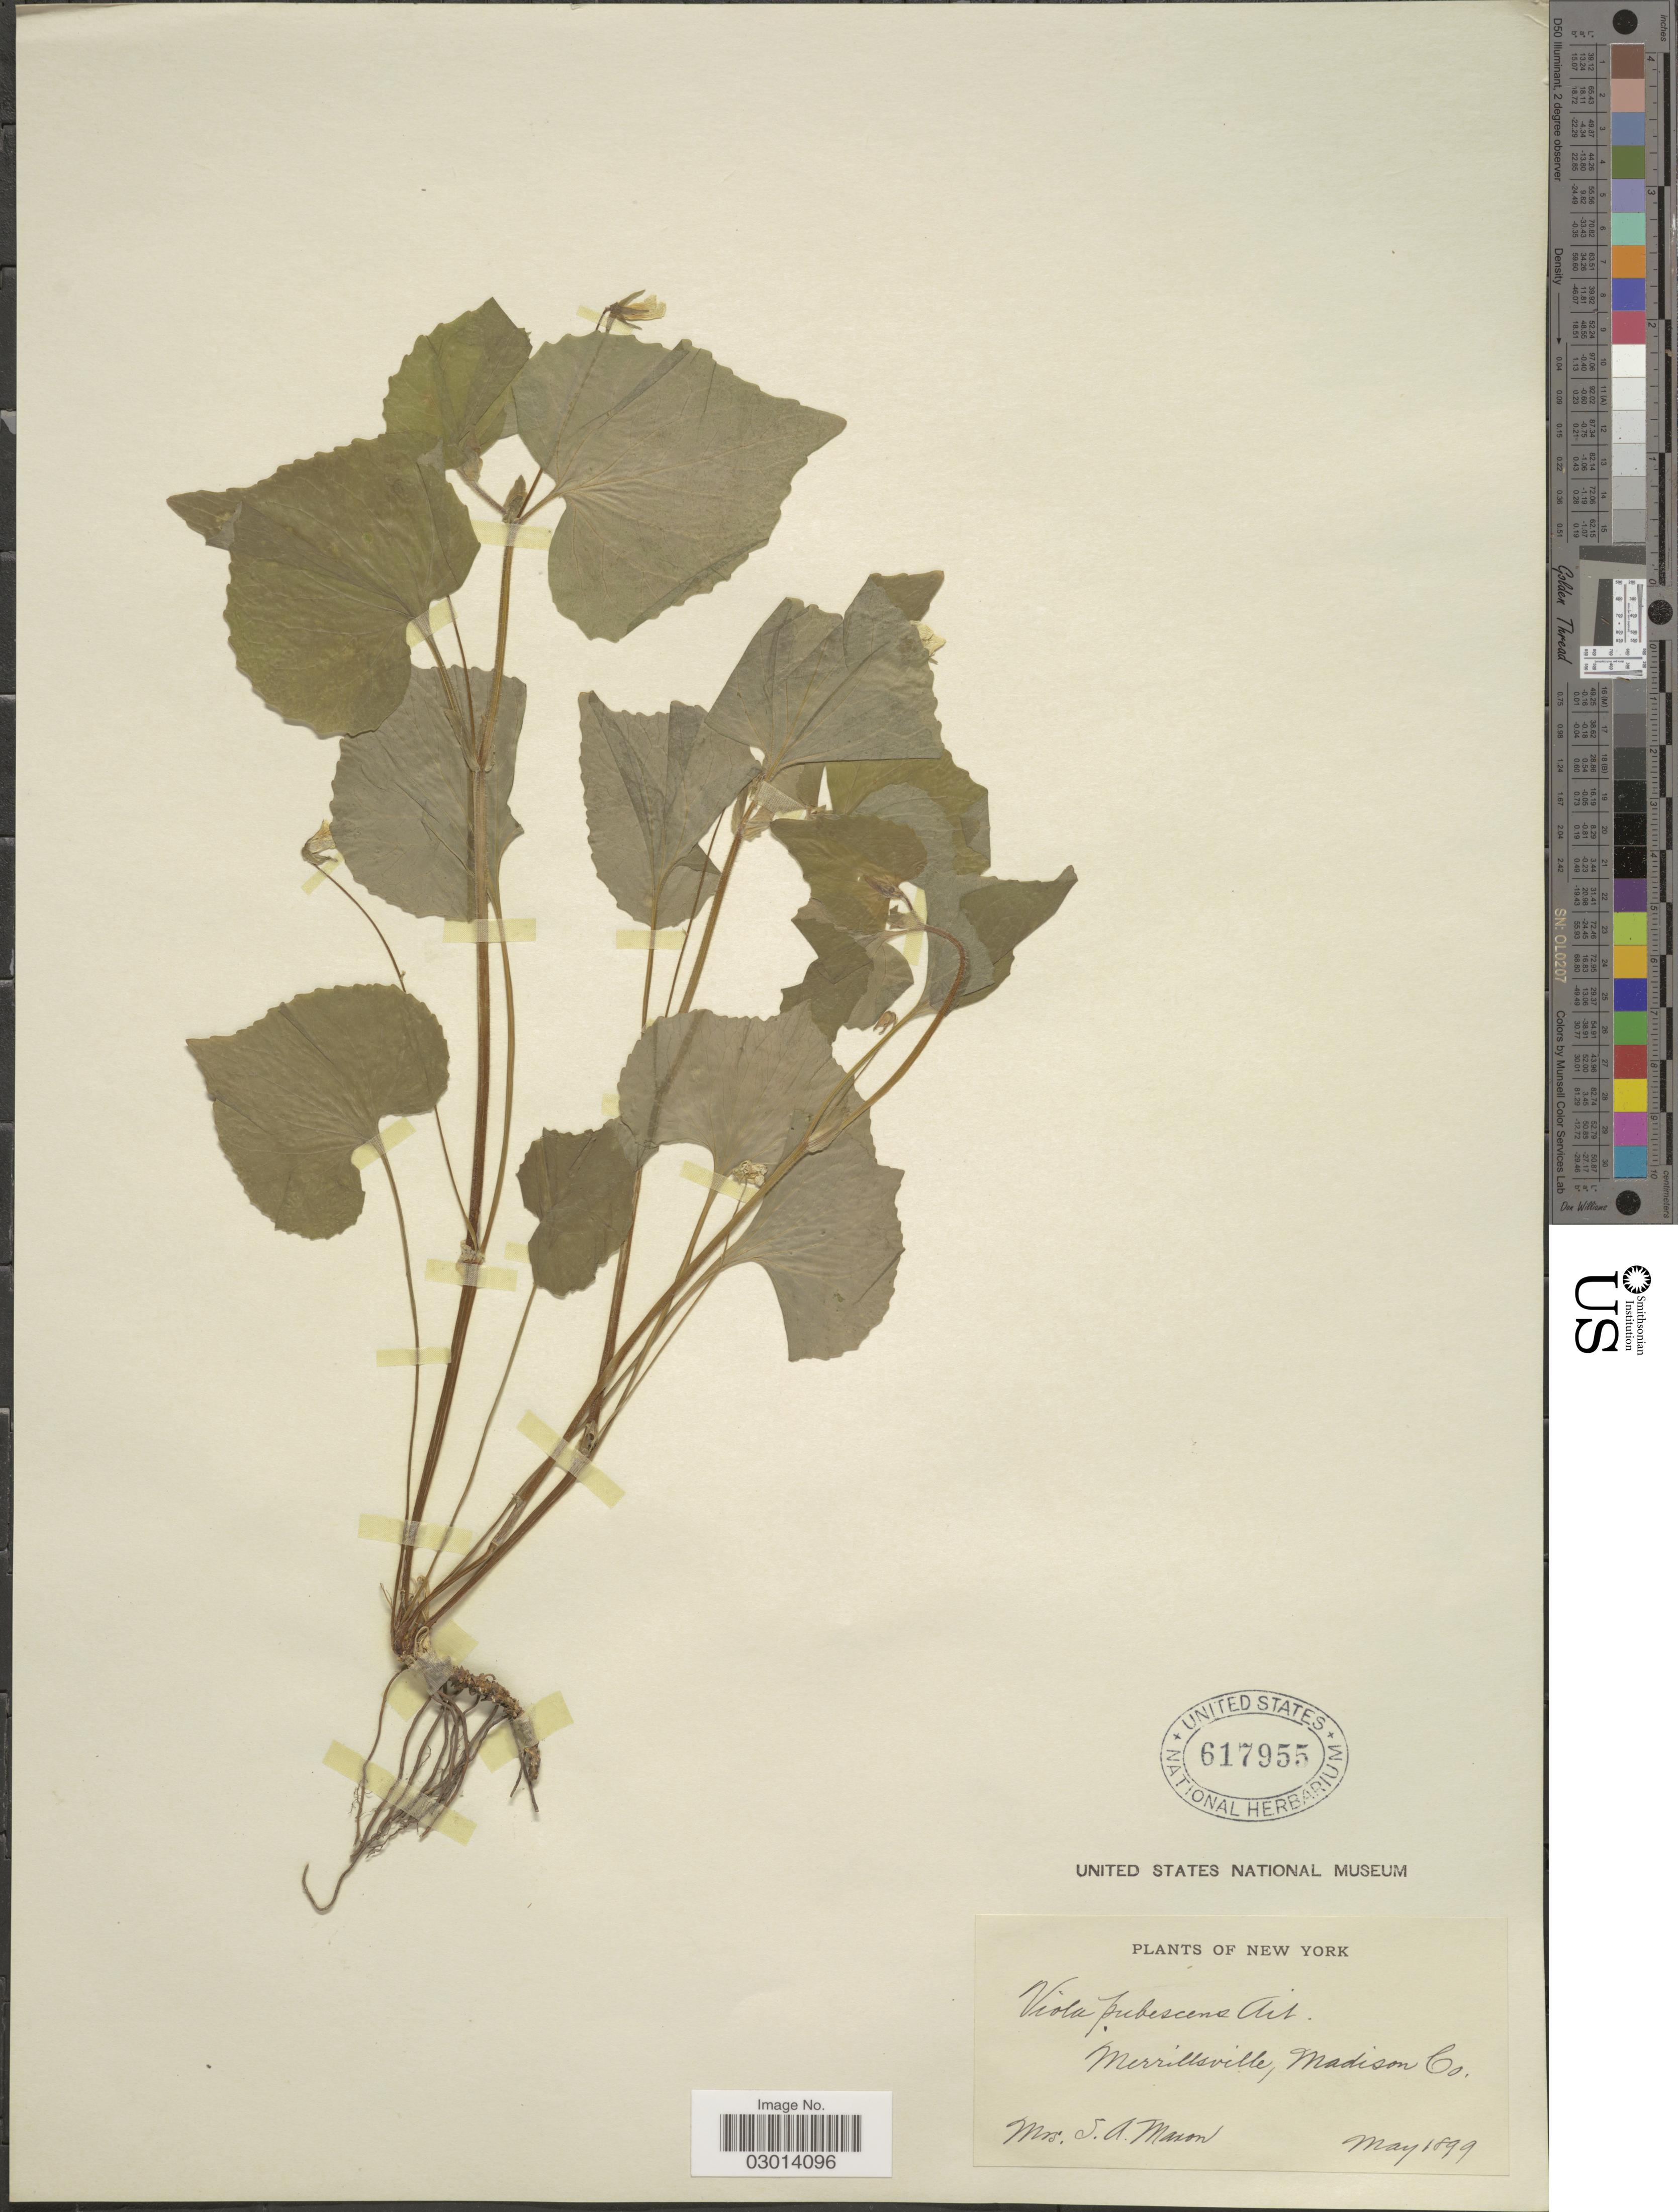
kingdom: Plantae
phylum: Tracheophyta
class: Magnoliopsida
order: Malpighiales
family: Violaceae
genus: Viola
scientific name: Viola pubescens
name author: Aiton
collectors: S. Maxon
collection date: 1899-05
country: United States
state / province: New York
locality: Merrillsville, Madison Co.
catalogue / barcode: US 617955